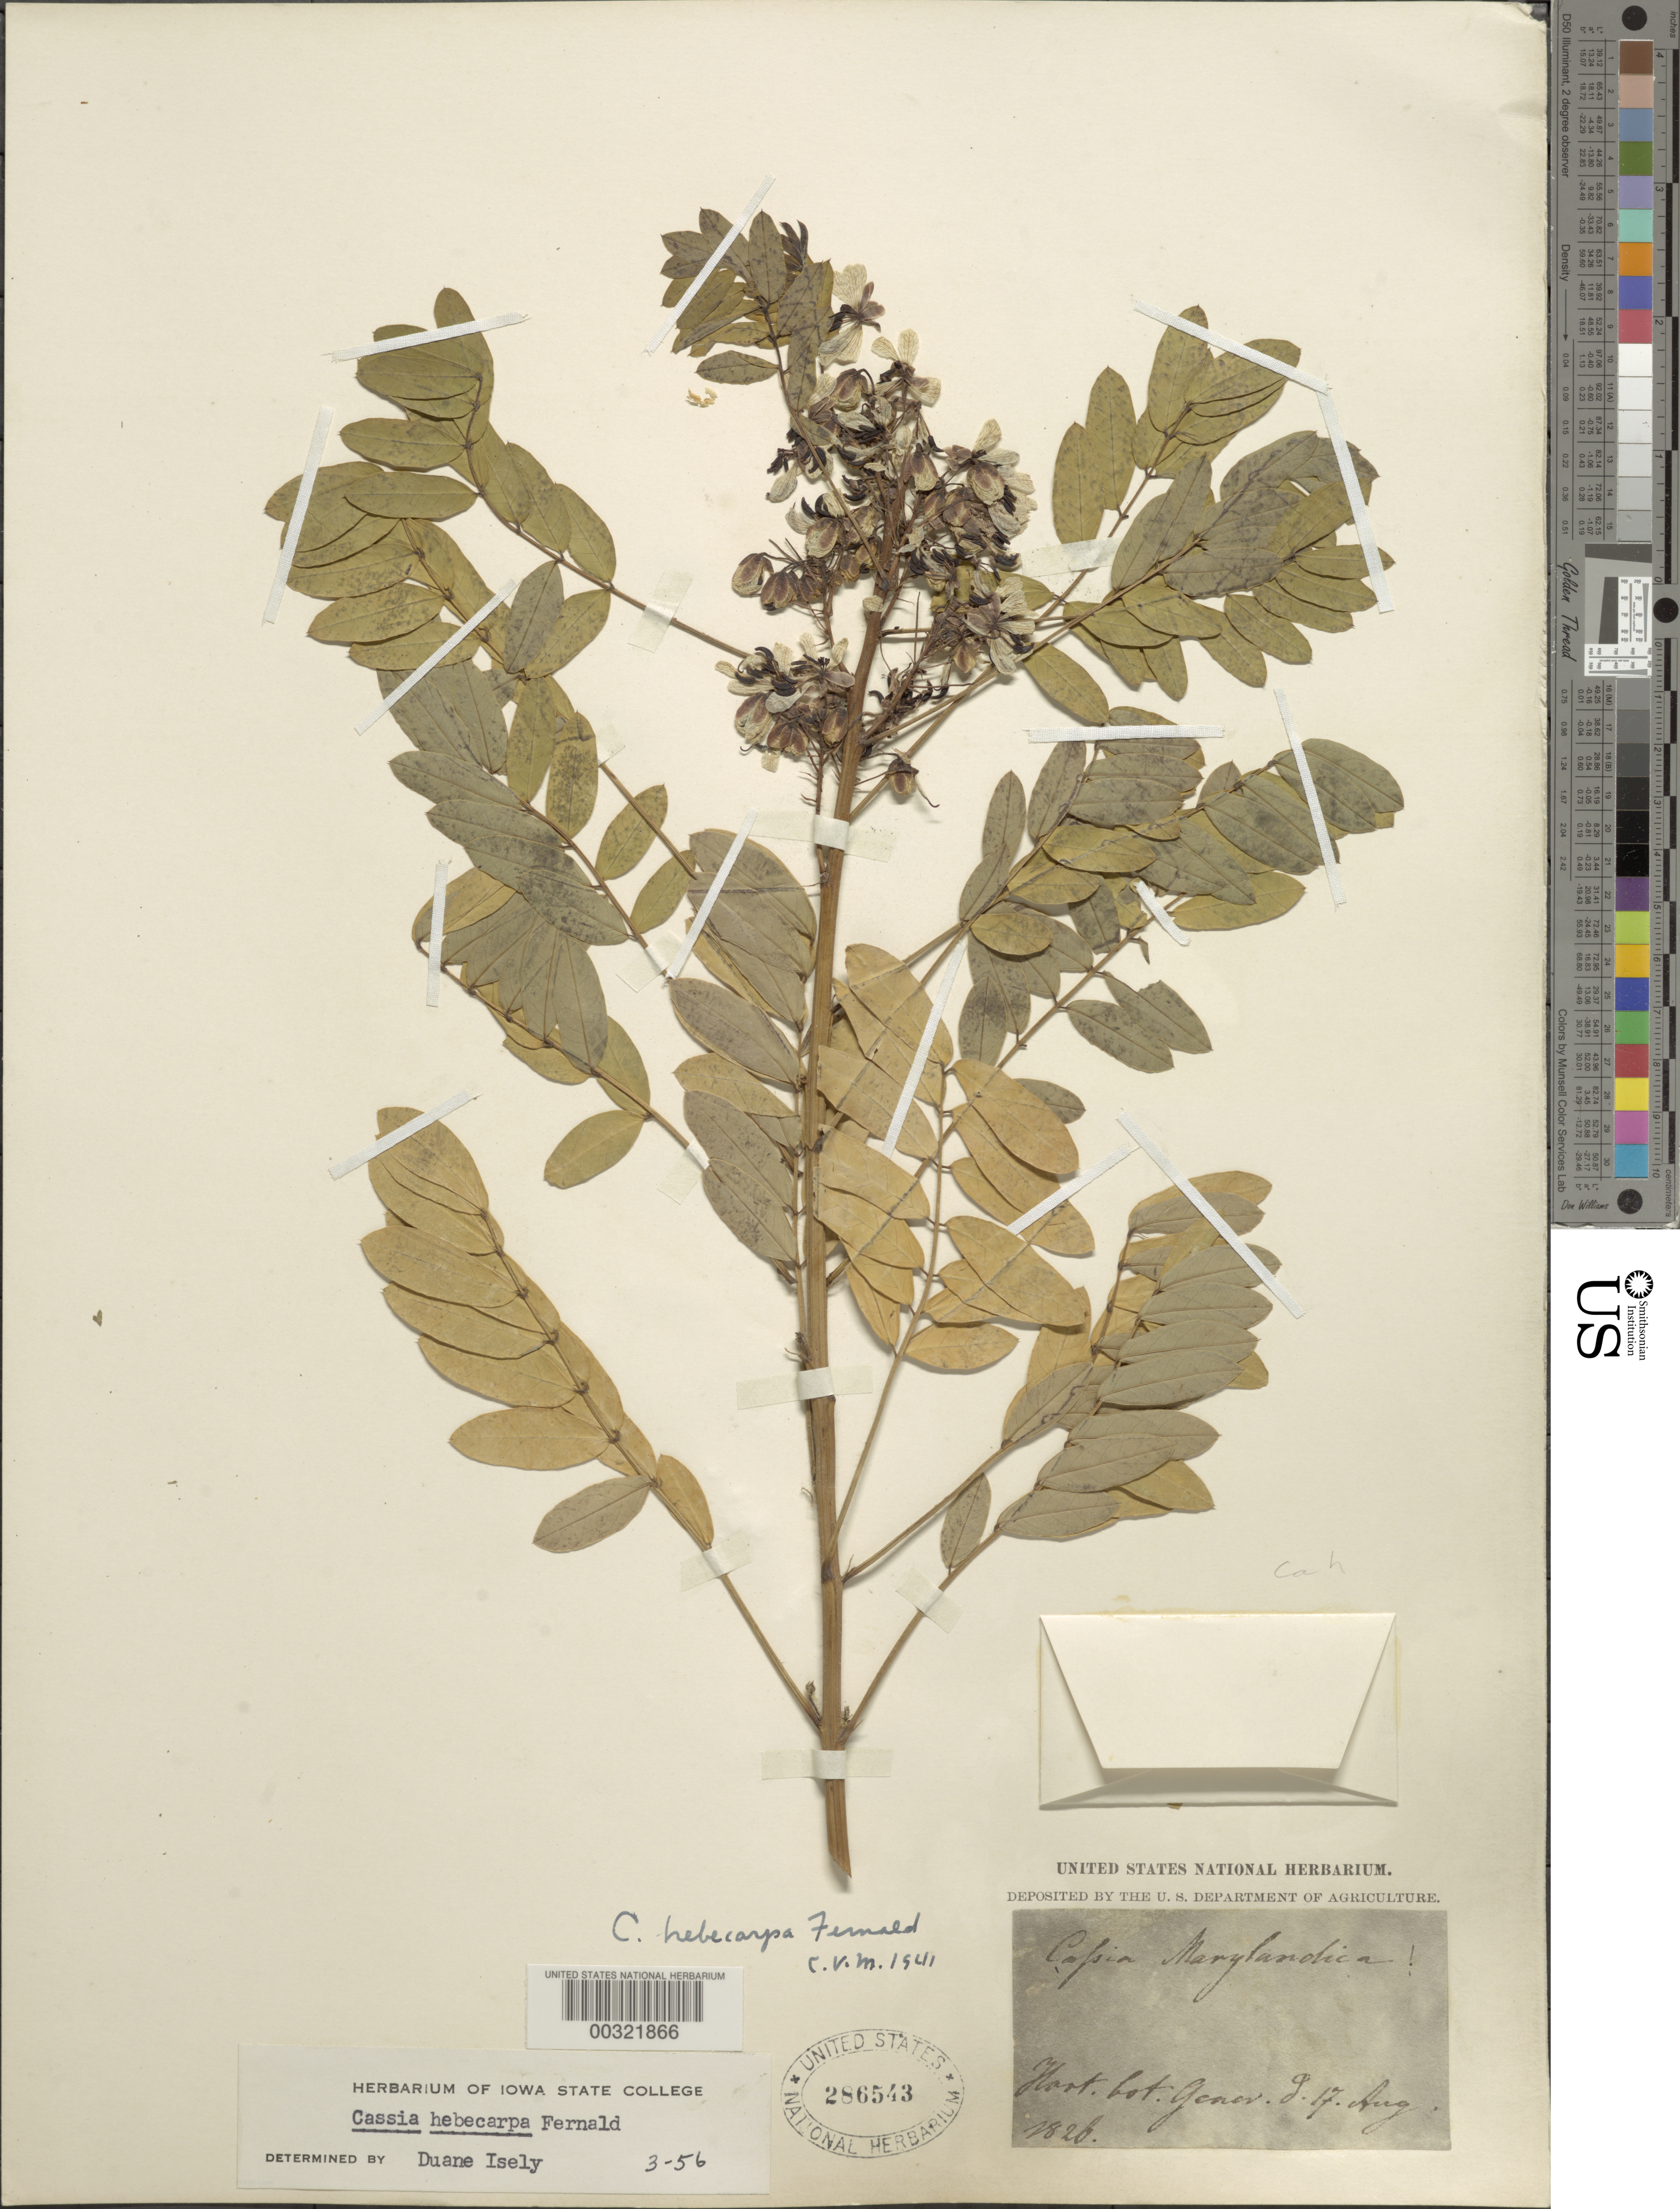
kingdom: Plantae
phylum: Tracheophyta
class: Magnoliopsida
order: Fabales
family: Fabaceae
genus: Senna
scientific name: Senna hebecarpa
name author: (Fernald) H.S. Irwin & Barneby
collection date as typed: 17 Aug 1820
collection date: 1820-08-17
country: United States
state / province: Washington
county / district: Spokane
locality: Spokane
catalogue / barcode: US 286543